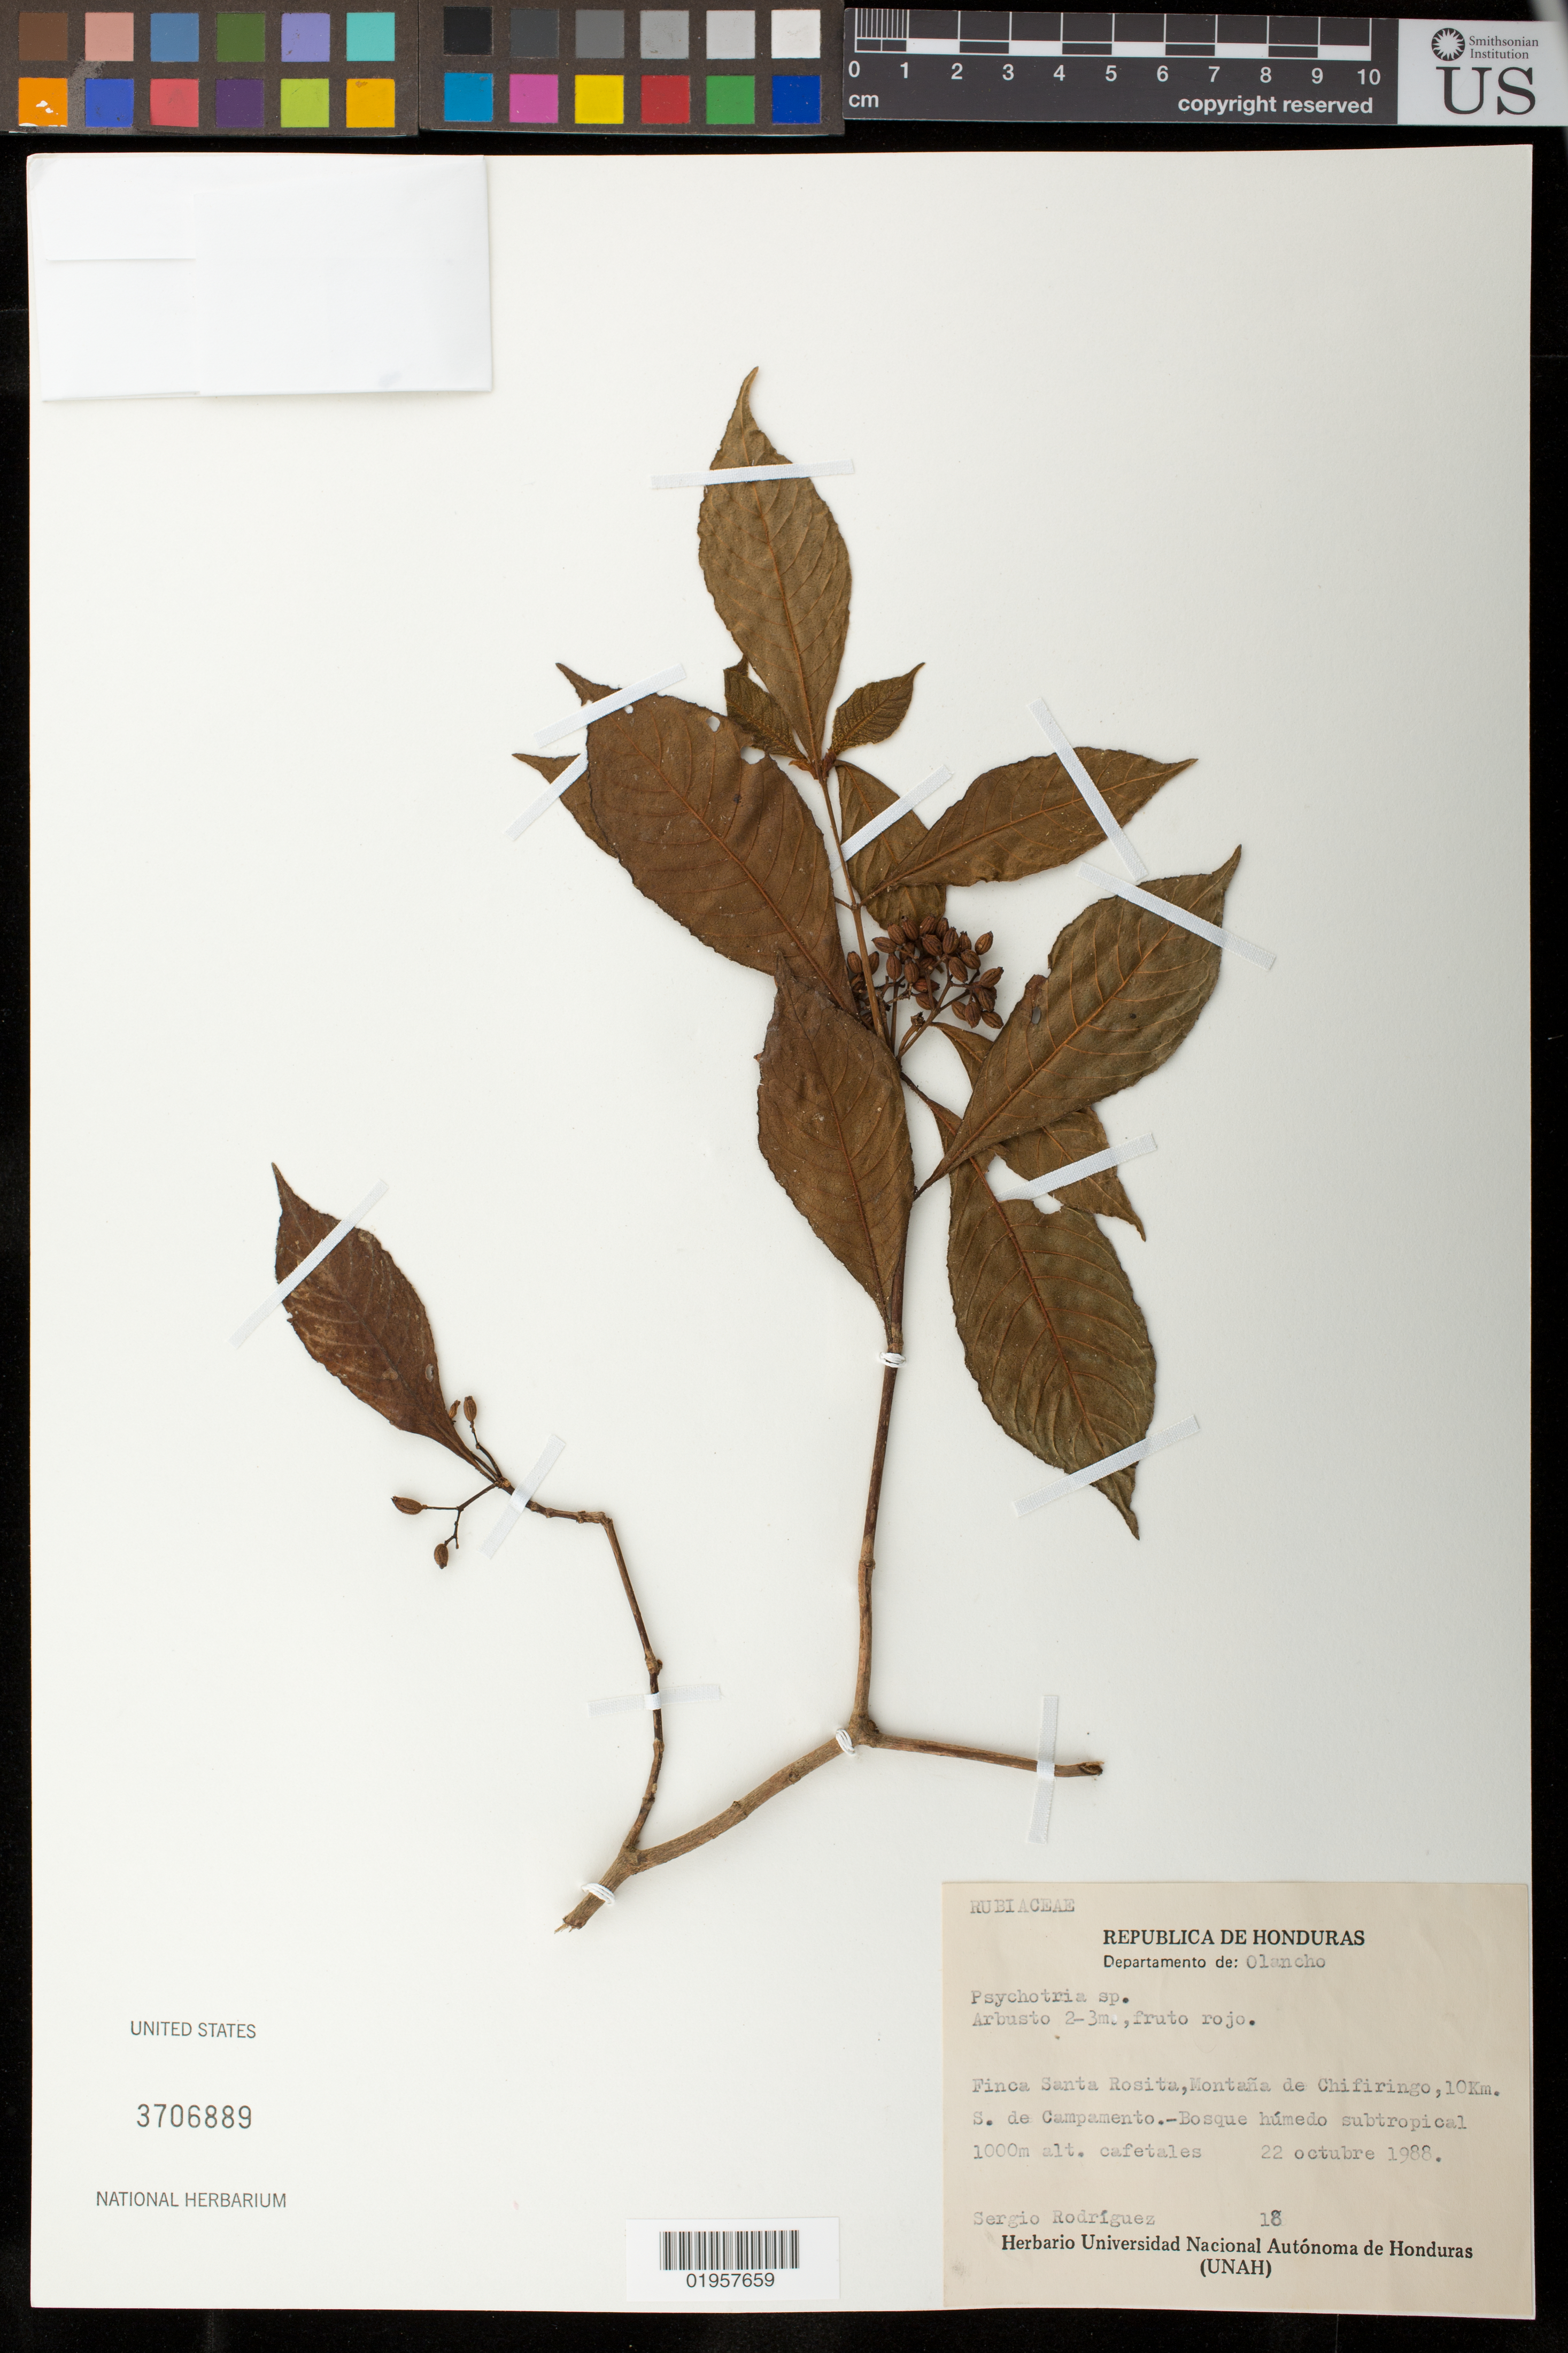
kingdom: Plantae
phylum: Tracheophyta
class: Magnoliopsida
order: Gentianales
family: Rubiaceae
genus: Psychotria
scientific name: Psychotria sp.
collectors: S. Rodríguez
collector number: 18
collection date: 1988-10-22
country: Honduras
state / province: Olancho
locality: Finca Santa Rosita, Montaña de Chifiringo, 10 km S de Campamento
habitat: Bosque húmedo subtropical, cafetales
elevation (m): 1000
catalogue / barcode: US 3706889